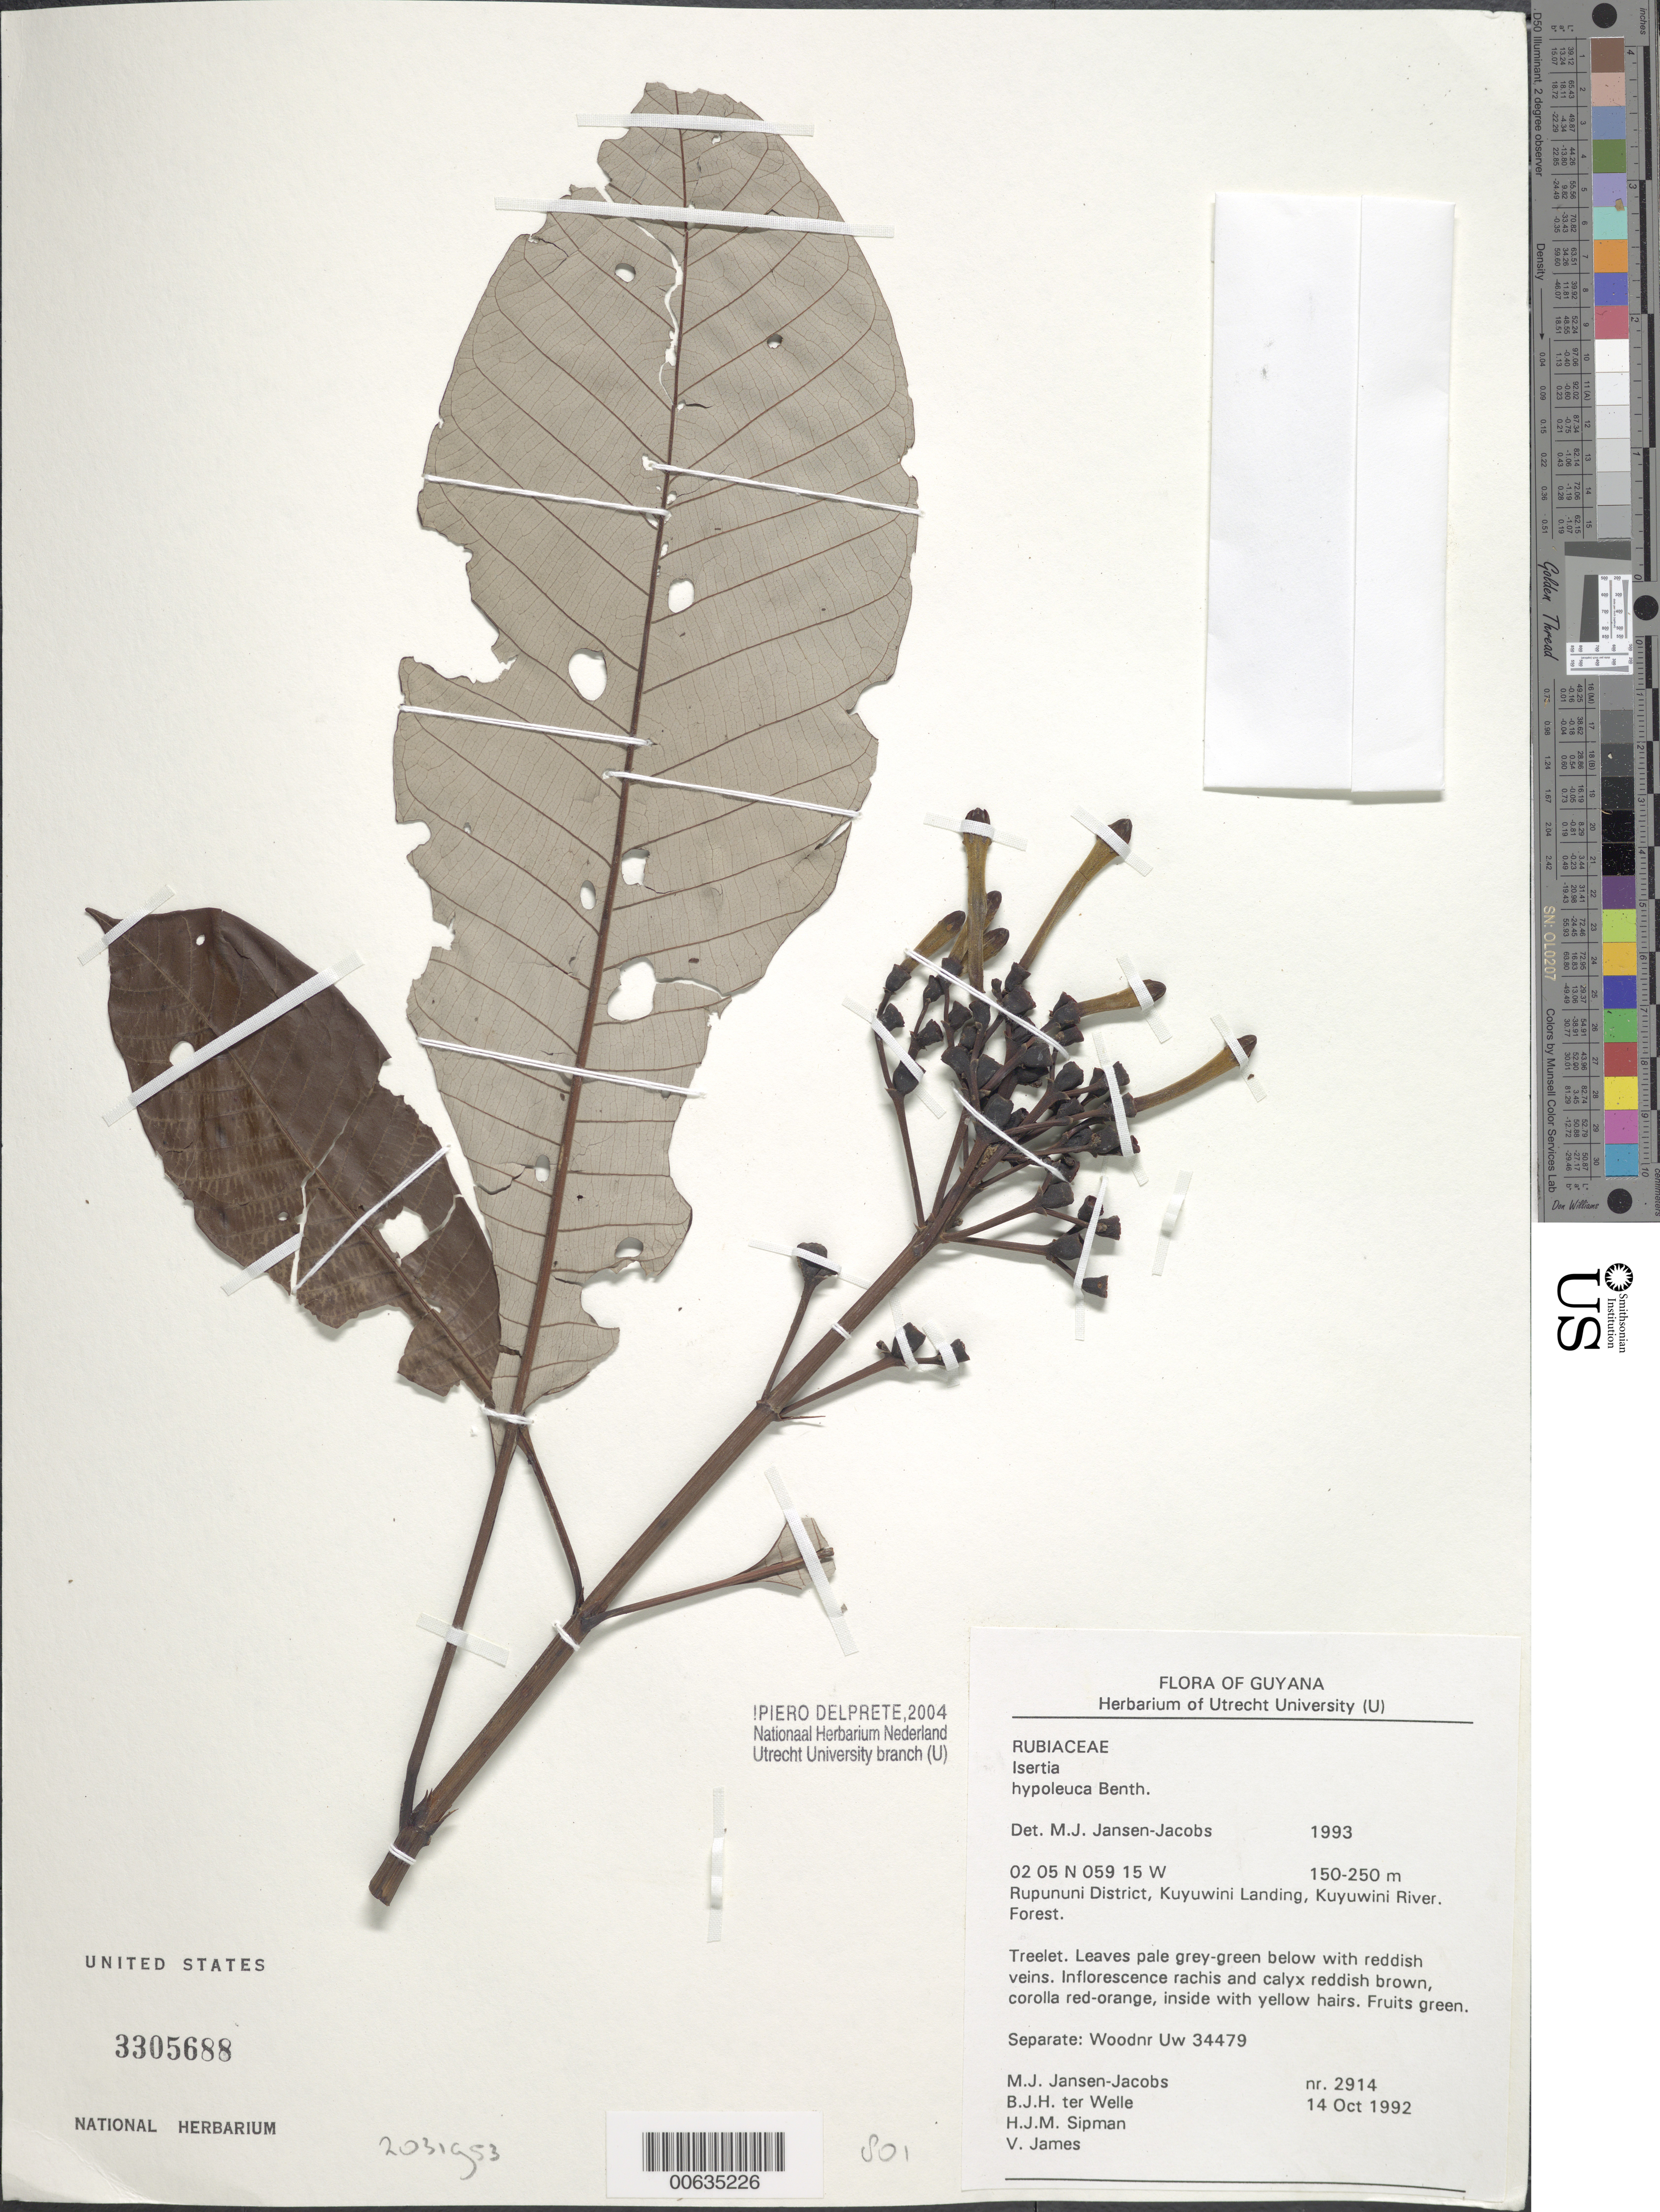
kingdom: Plantae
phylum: Tracheophyta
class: Magnoliopsida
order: Gentianales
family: Rubiaceae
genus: Isertia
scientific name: Isertia hypoleuca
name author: Benth.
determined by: Delprete, P. G., Herb. de Guyane Cay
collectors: M. J. Jansen-Jacobs, B. Welle, H. J. M. Sipman & V. James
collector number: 2914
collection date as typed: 14-Oct-92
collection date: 1992-10-14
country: Guyana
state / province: U. Takutu-U. Essequibo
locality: Kuyuwini Landing, Kuyuwini River, Rupununi District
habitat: Forest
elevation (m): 150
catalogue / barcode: US 3305688